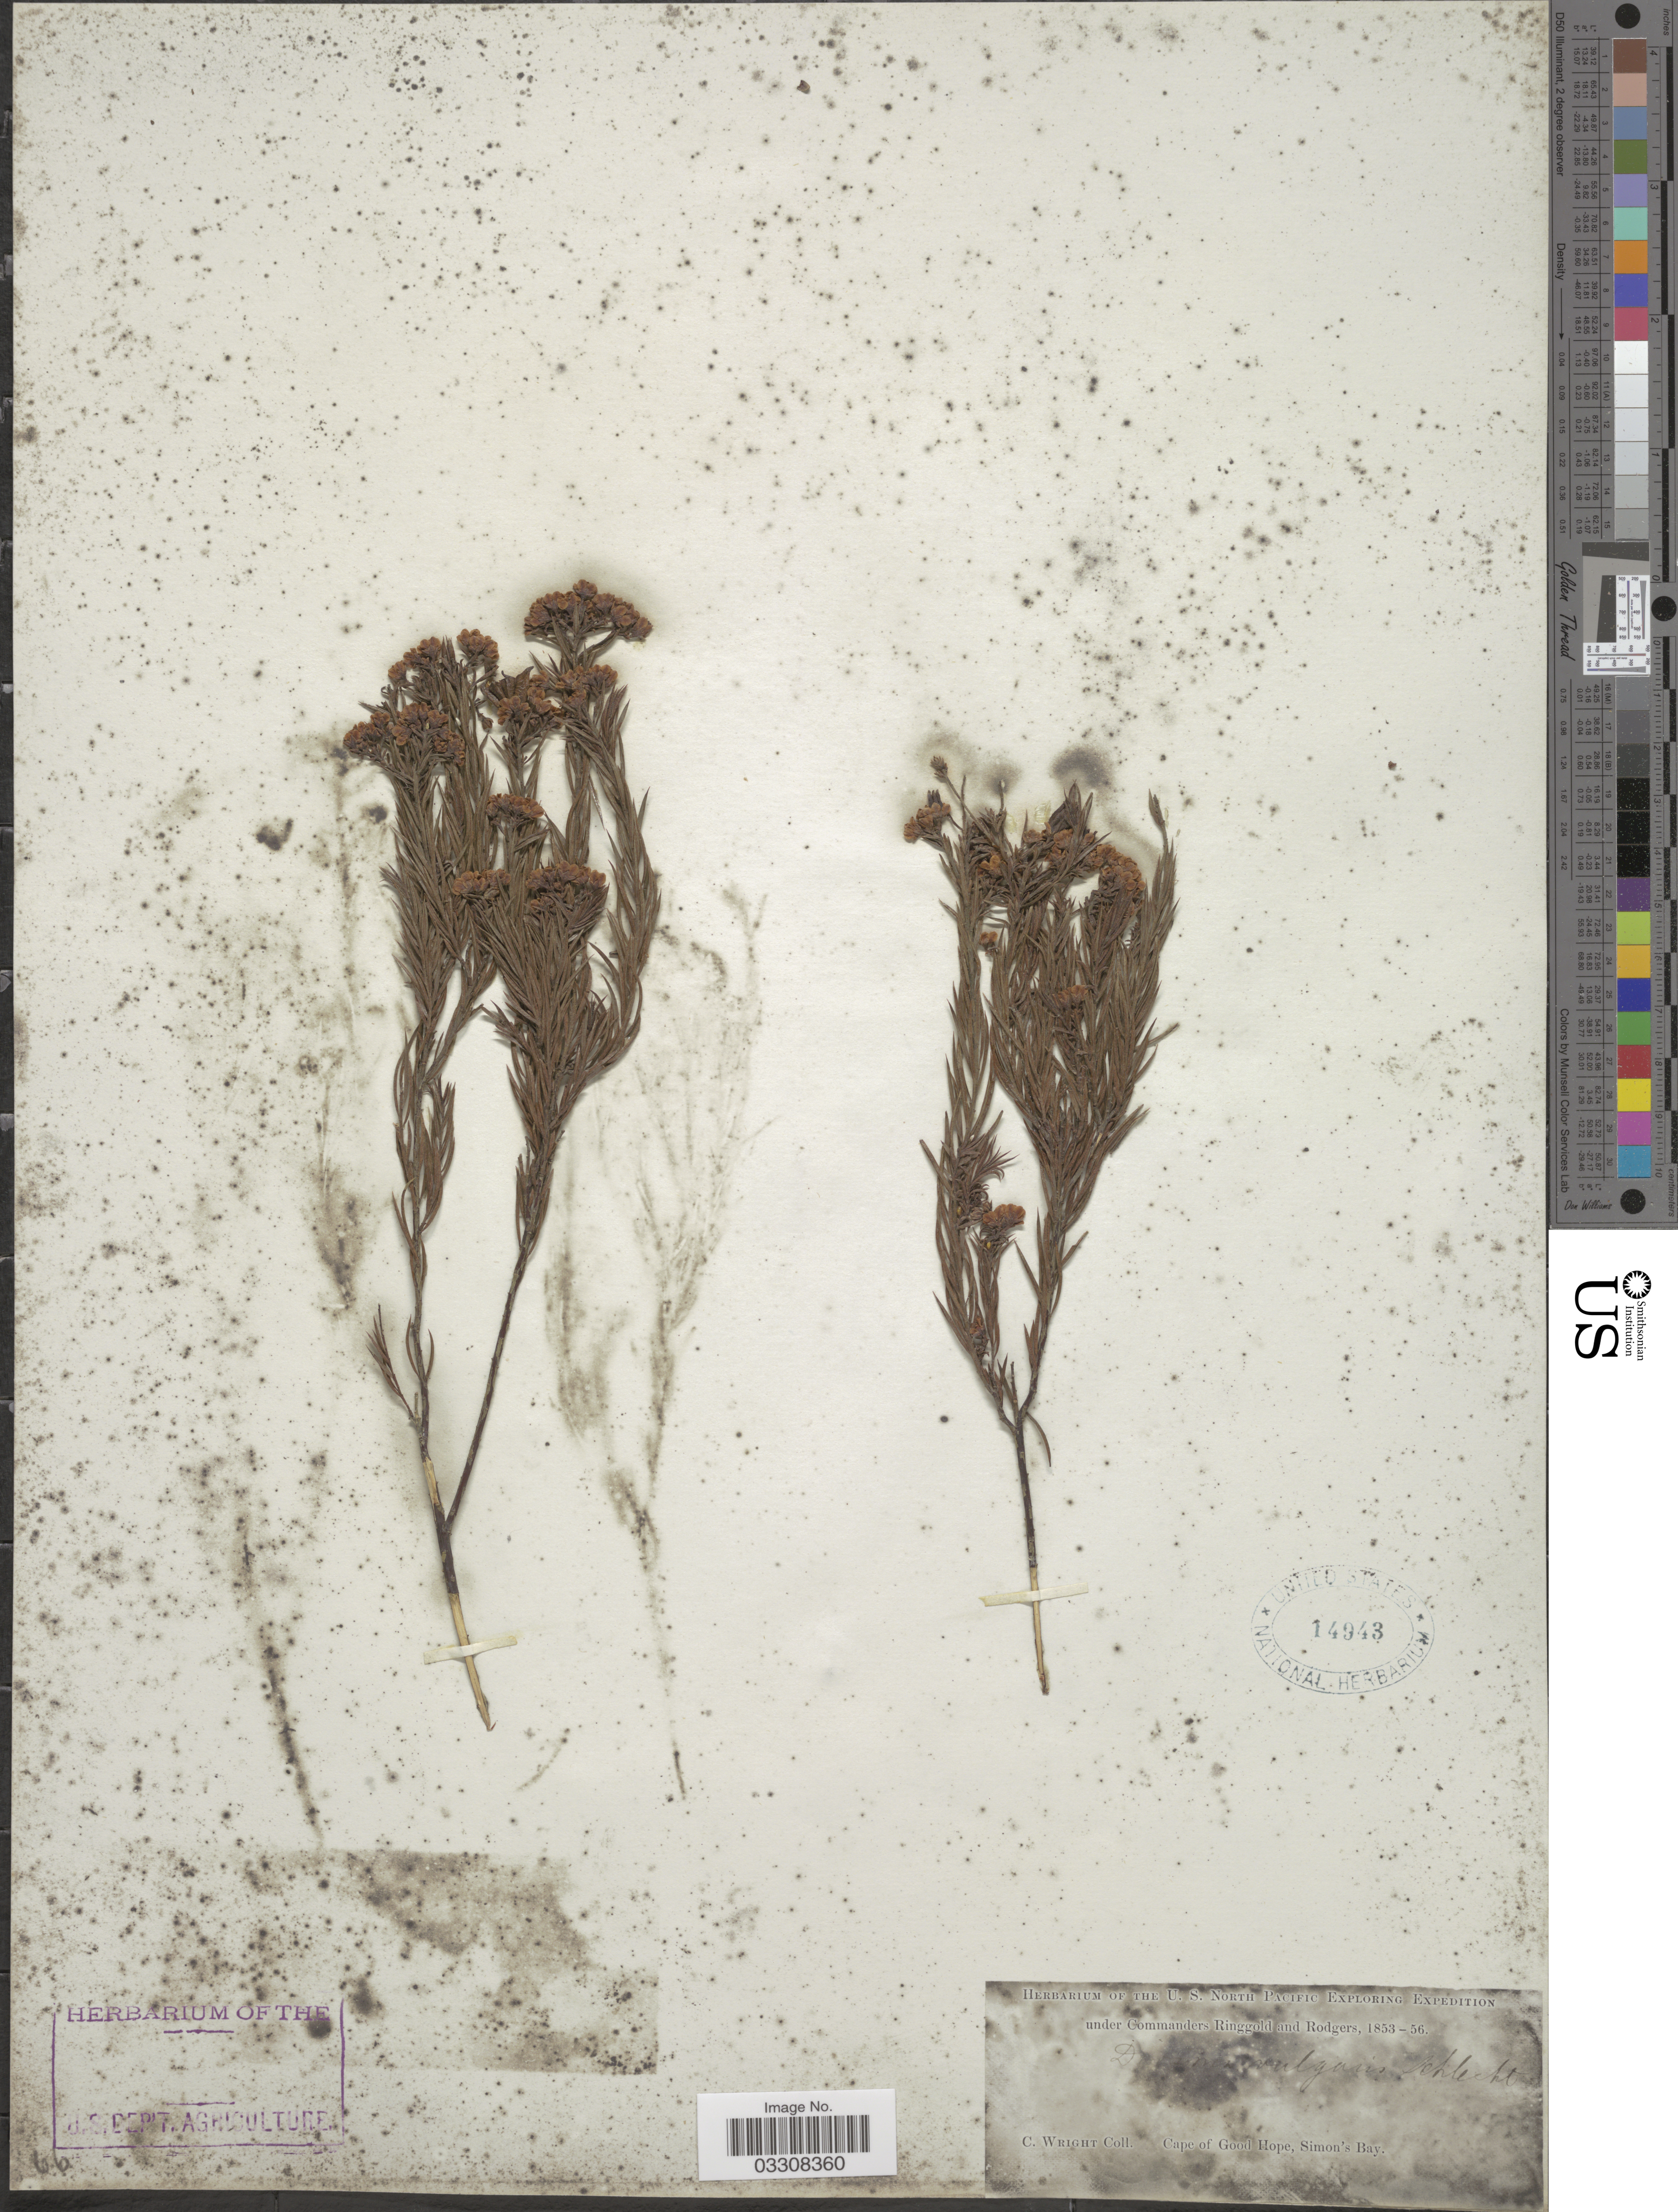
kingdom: Plantae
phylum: Tracheophyta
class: Magnoliopsida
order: Sapindales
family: Rutaceae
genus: Diosma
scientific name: Diosma vulgaris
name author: Schltdl.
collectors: C. Wright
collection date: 1853/1856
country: South Africa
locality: Cape of Good Hope, Simon's Bay.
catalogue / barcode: US 14943